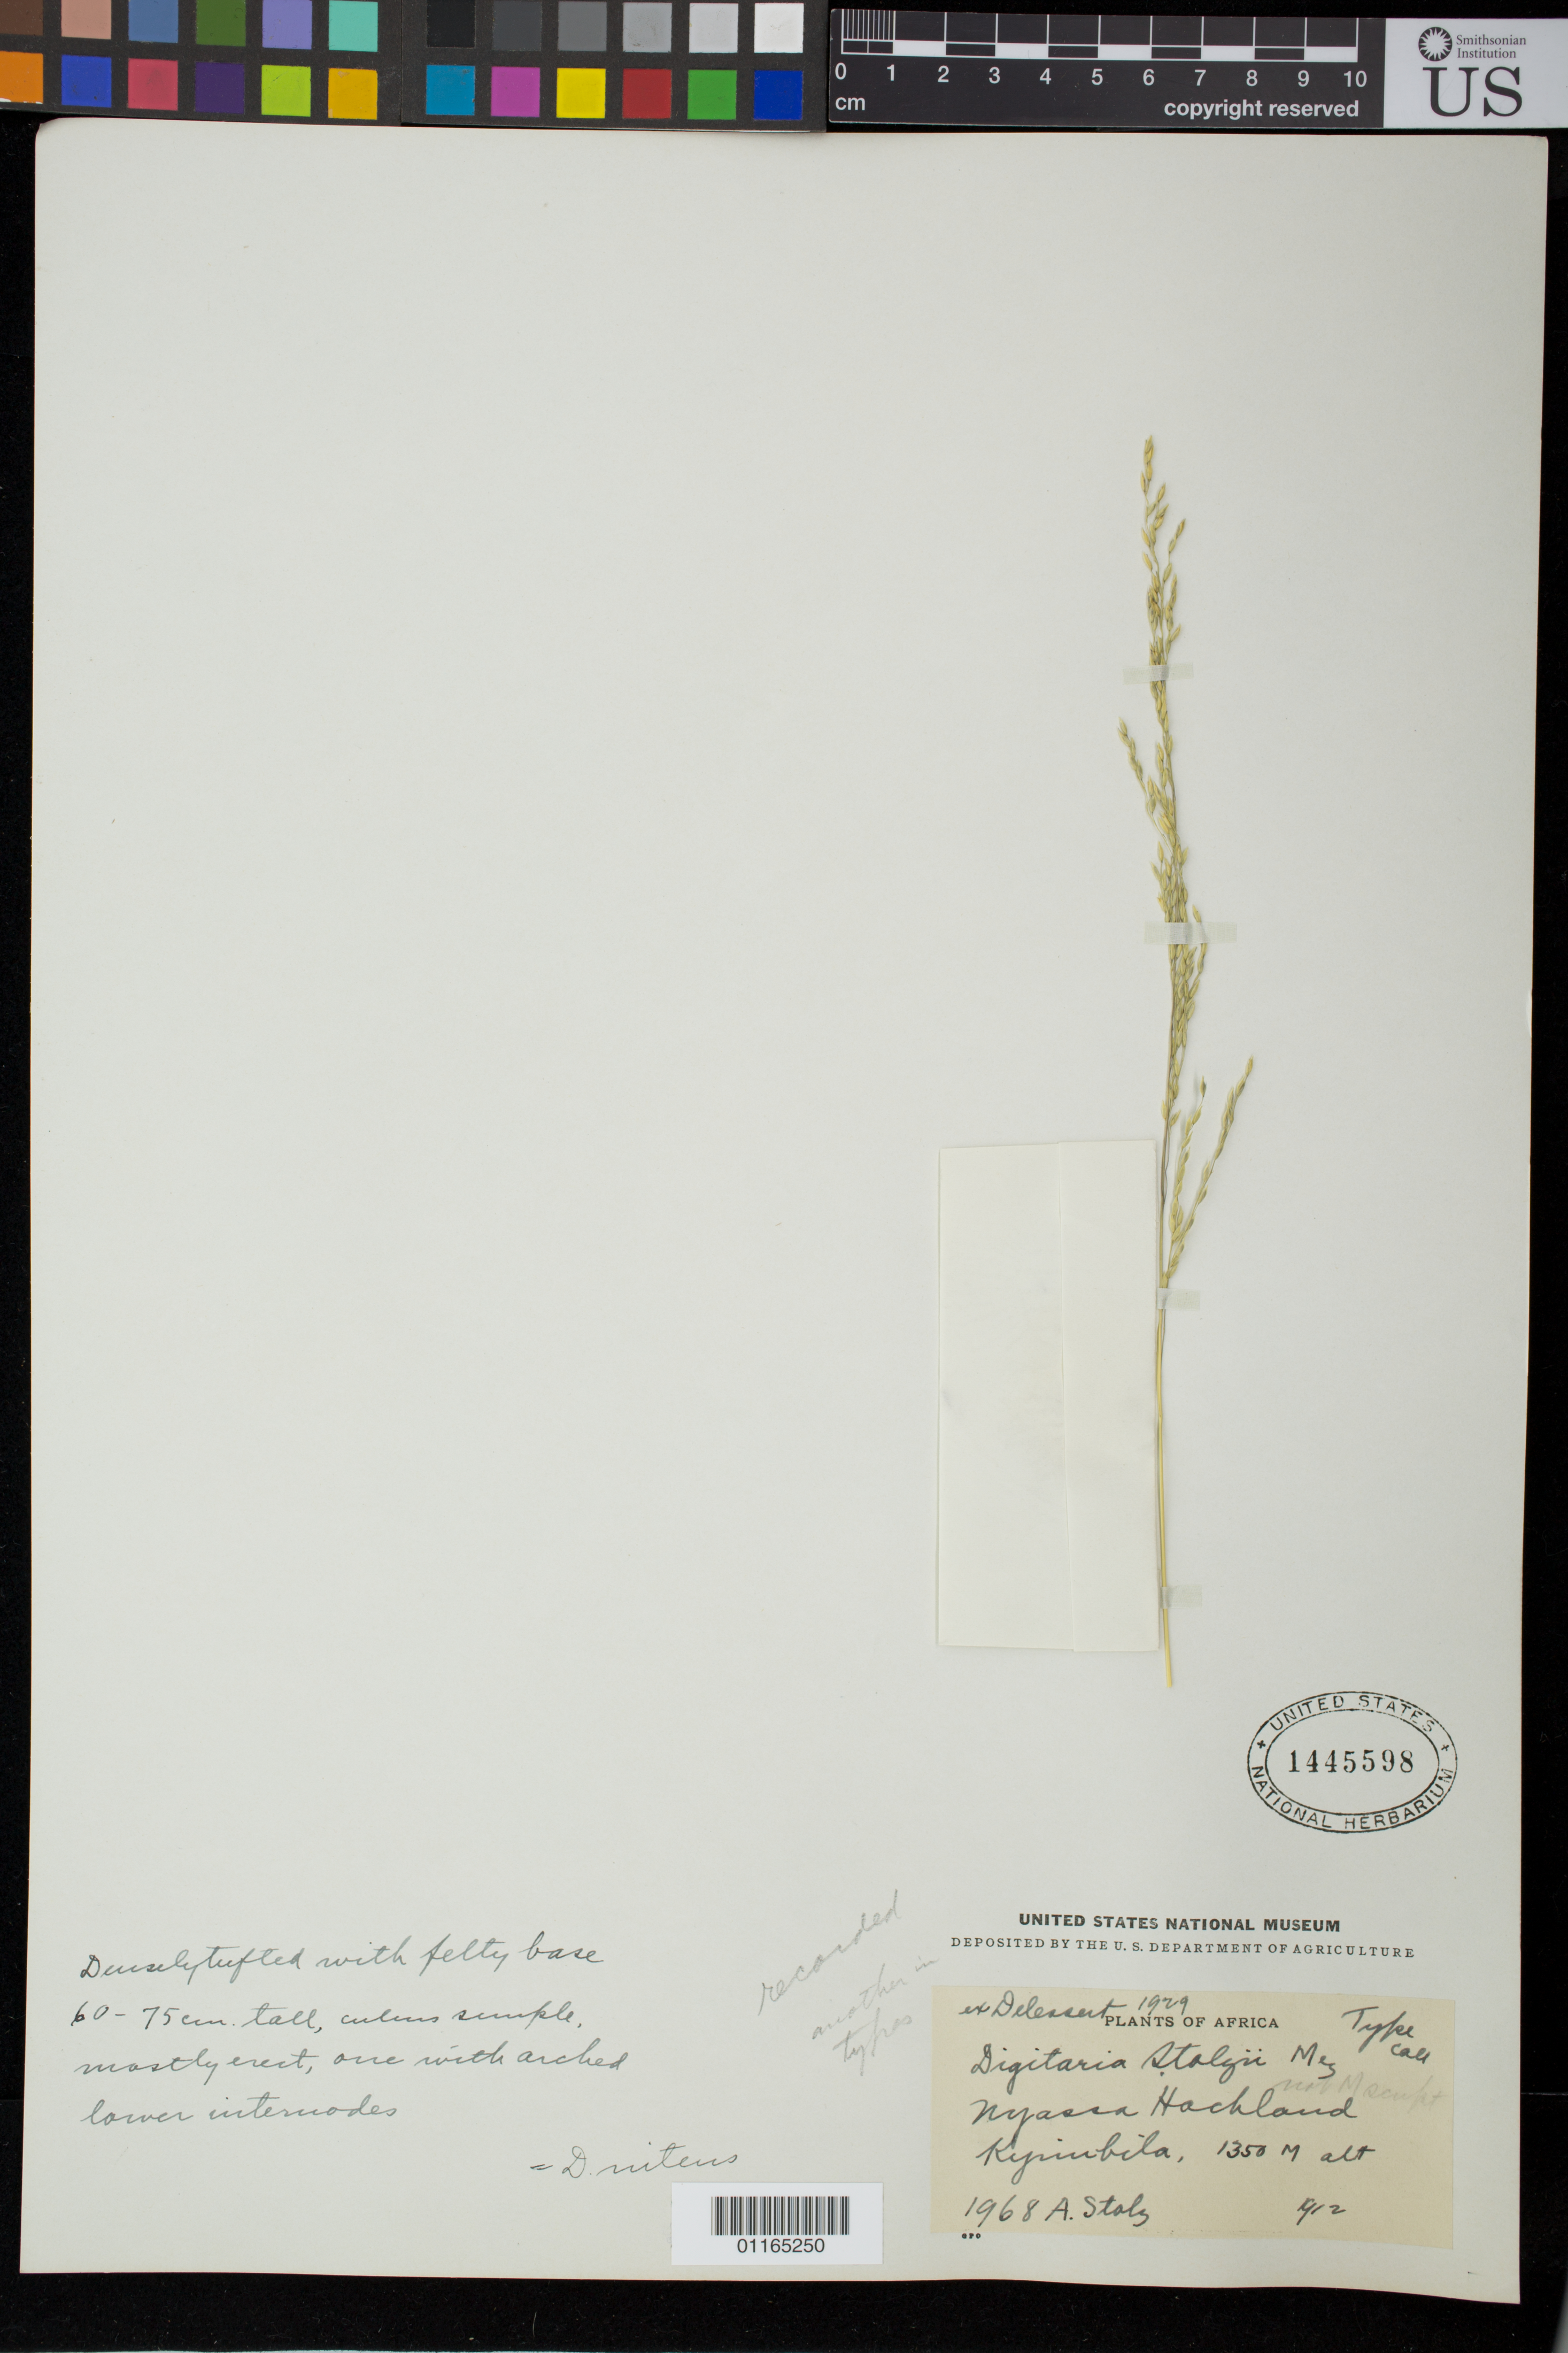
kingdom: Plantae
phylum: Tracheophyta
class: Liliopsida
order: Poales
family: Poaceae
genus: Digitaria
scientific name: Digitaria stolzii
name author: Mez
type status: Syntype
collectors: A. Stolz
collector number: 1968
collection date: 1912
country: Tanzania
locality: Nyassa Hochland, Kyimbila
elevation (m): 1350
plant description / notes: ex Delessert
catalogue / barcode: US 1445598